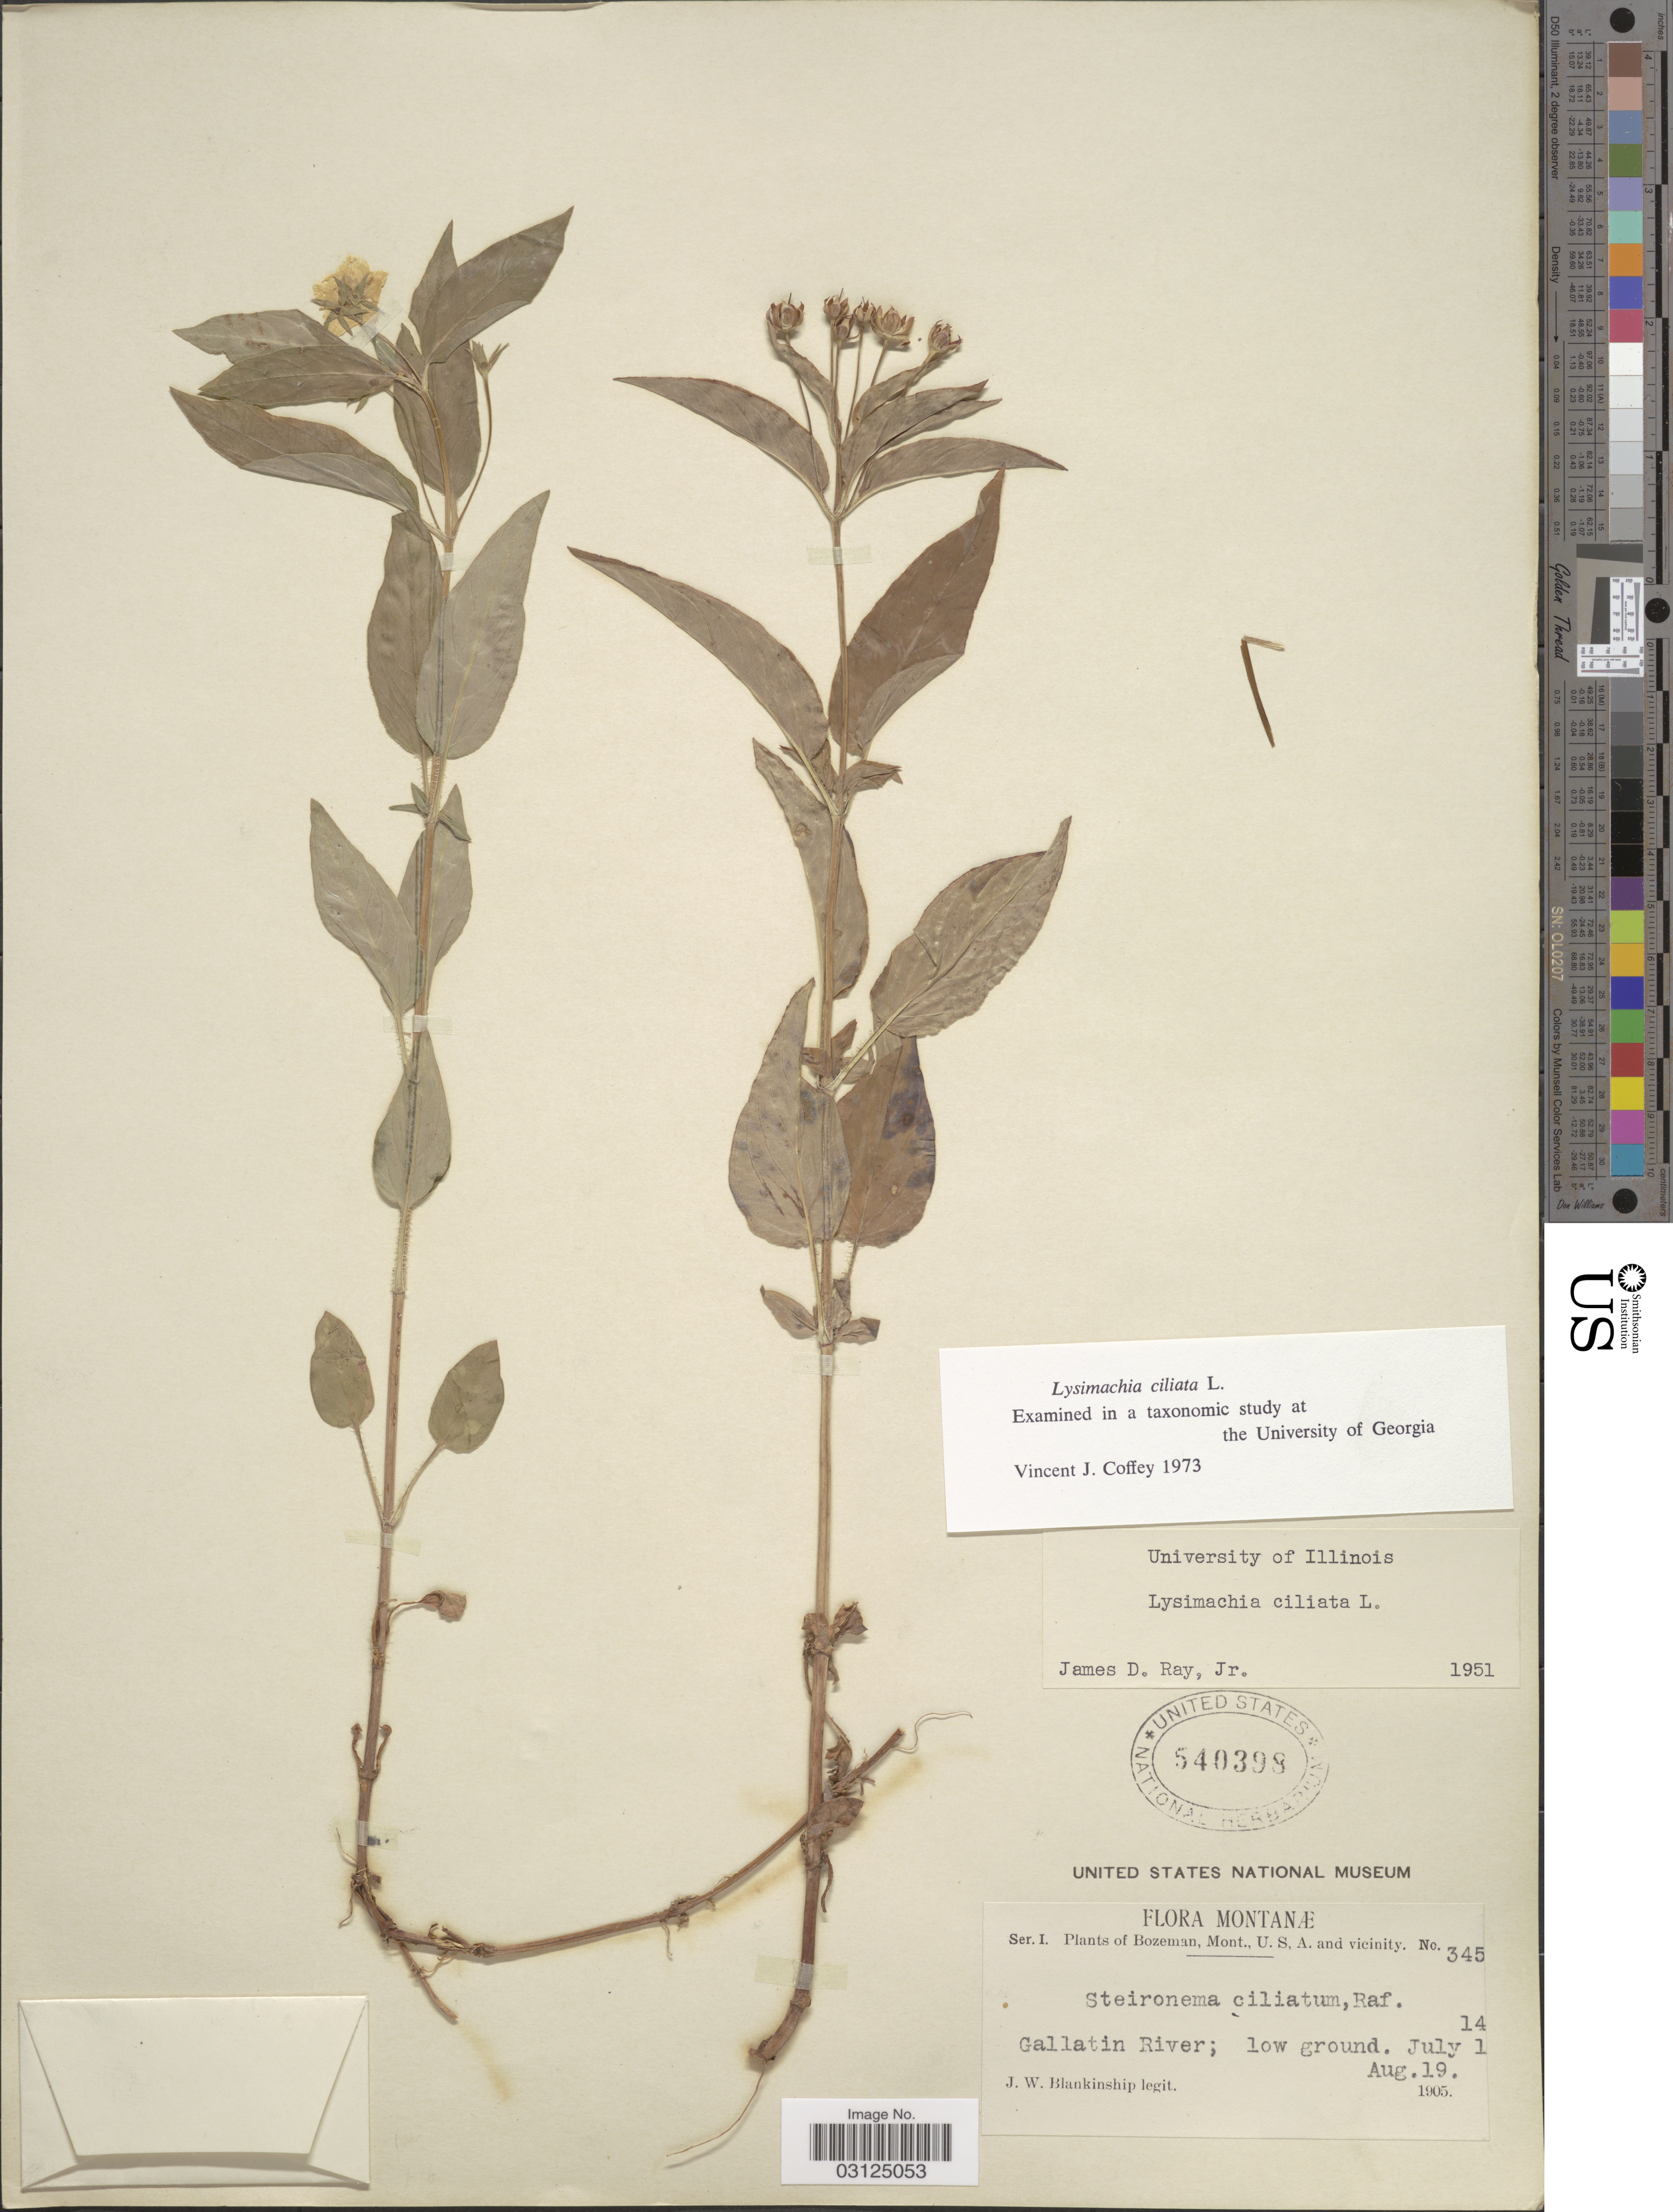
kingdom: Plantae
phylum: Tracheophyta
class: Magnoliopsida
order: Ericales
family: Primulaceae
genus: Lysimachia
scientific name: Lysimachia ciliata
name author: L.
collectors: J. W. Blankinship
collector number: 345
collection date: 1905-07-14/1905-08-19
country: United States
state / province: Montana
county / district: Gallatin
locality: Bozeman, and vicinity. Gallatin River.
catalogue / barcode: US 540398